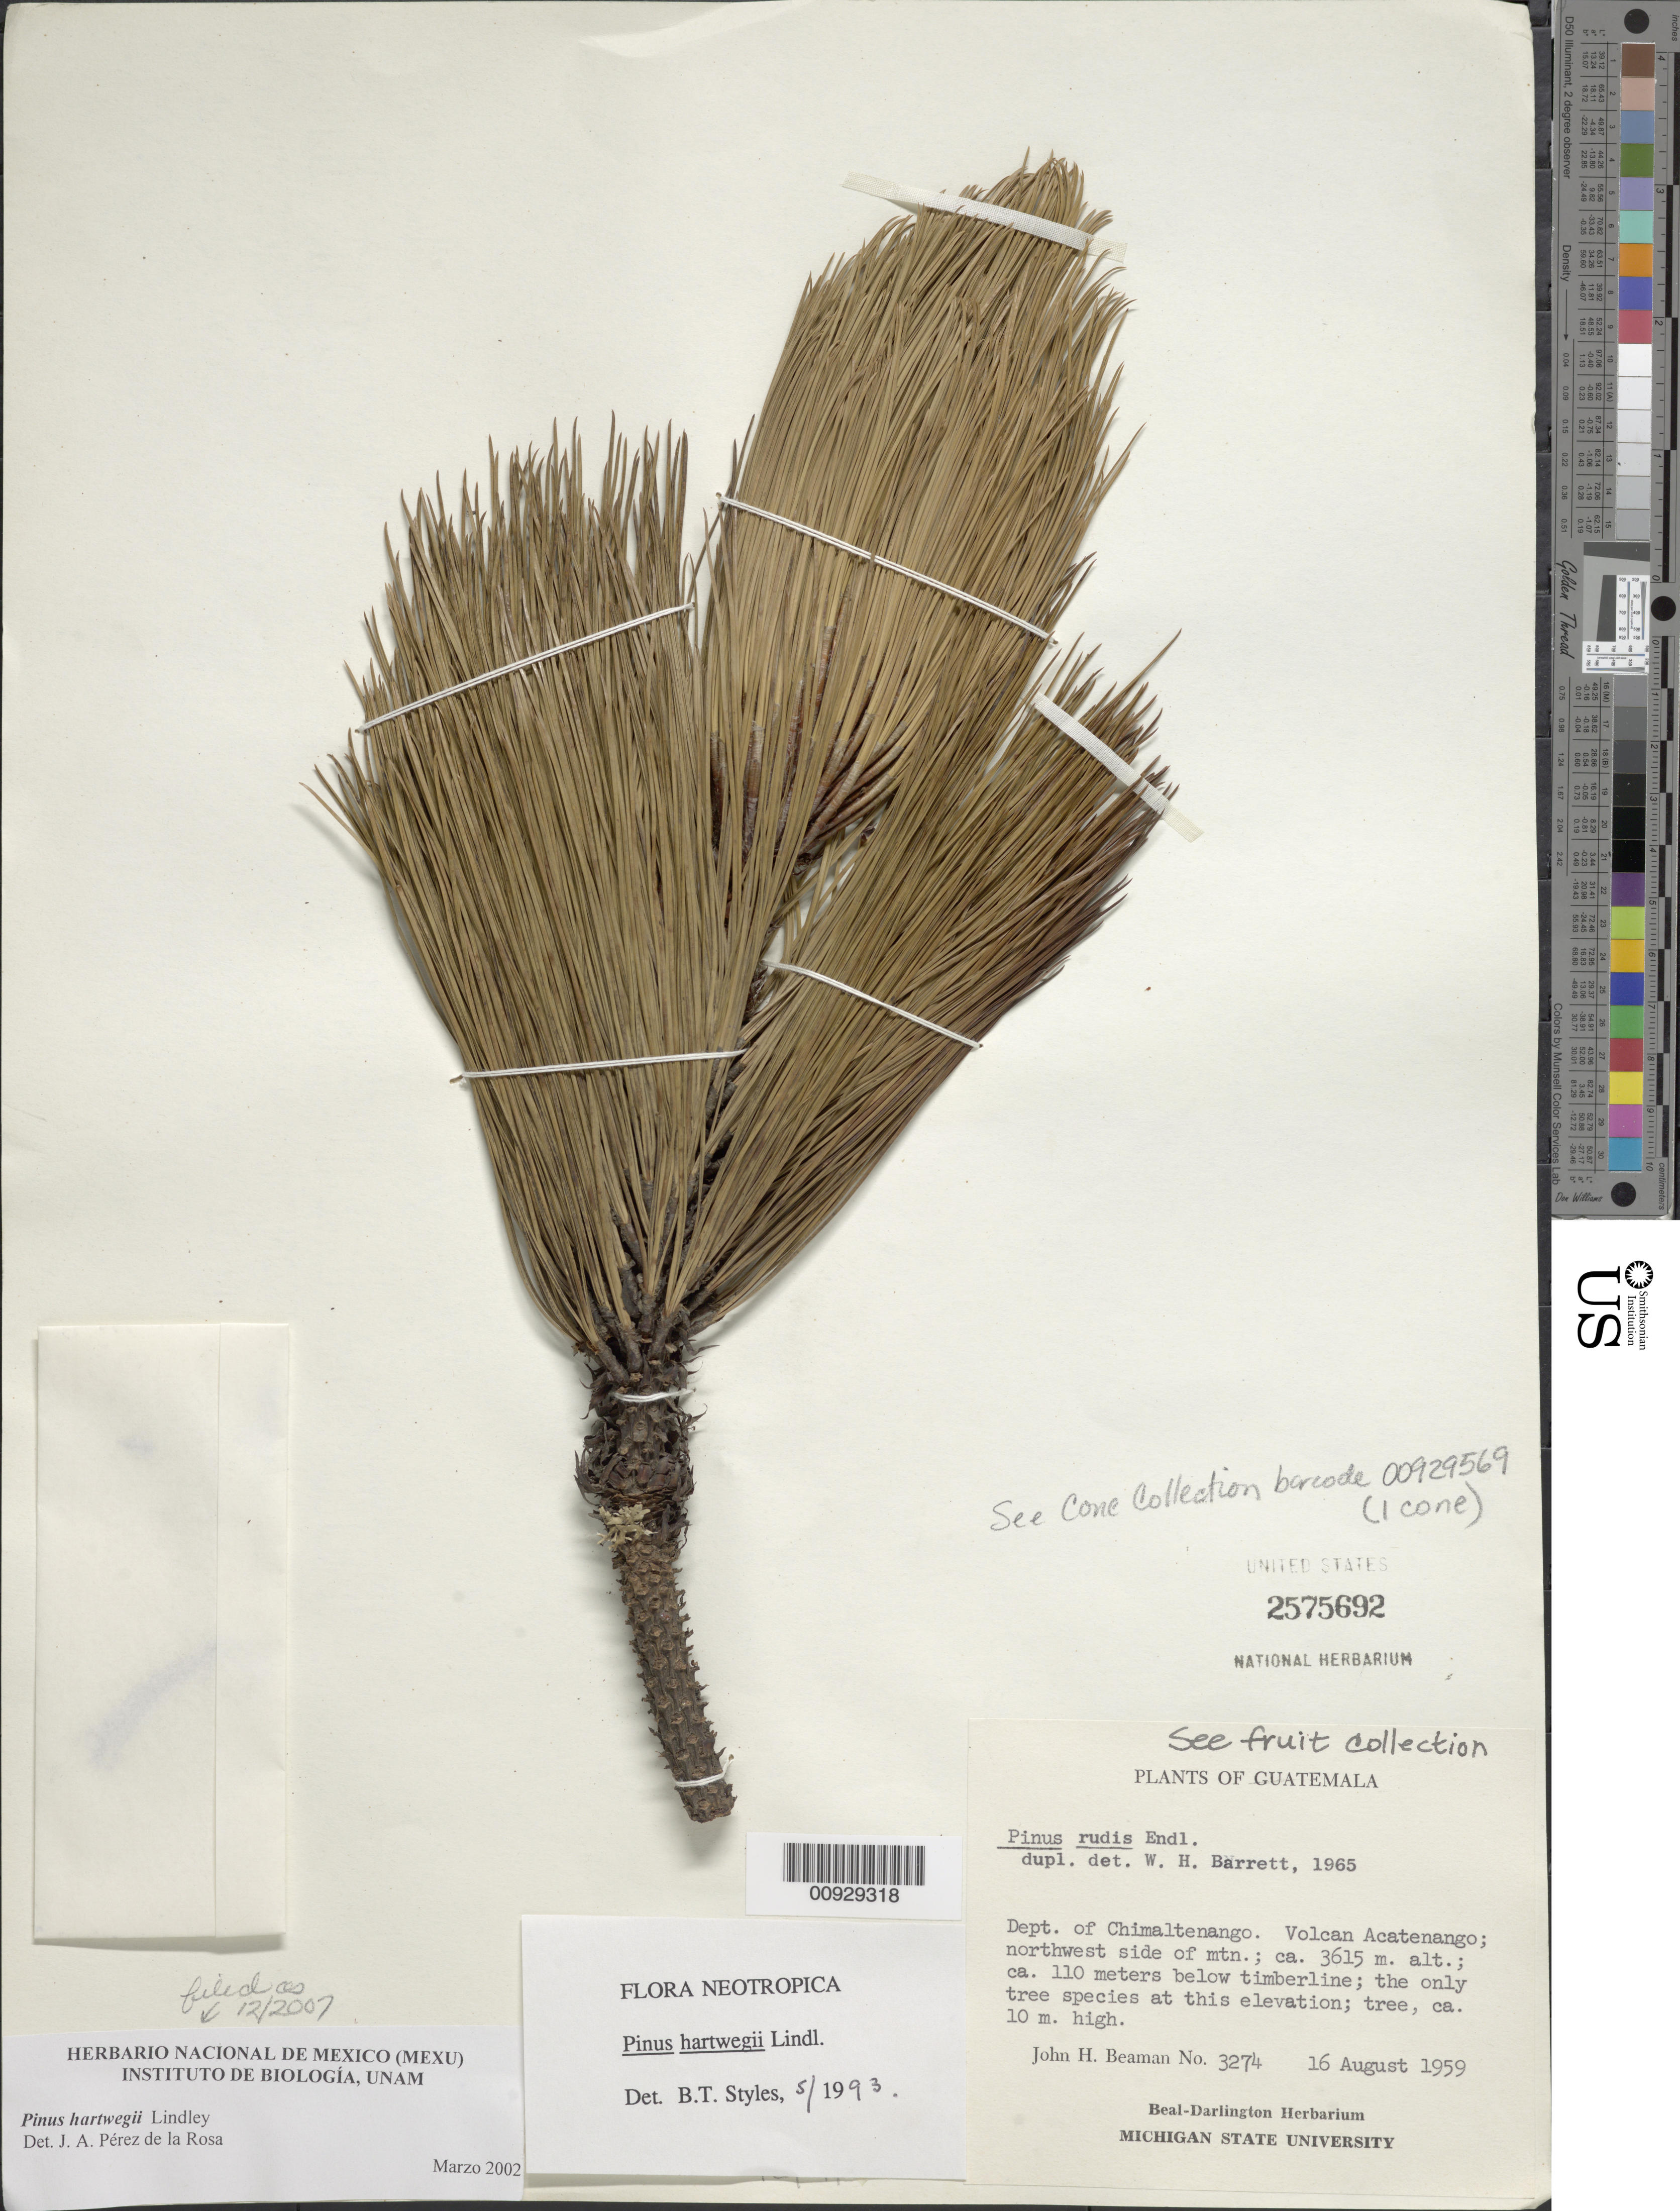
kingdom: Plantae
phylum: Tracheophyta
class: Pinopsida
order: Pinales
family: Pinaceae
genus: Pinus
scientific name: Pinus hartwegii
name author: Lindl.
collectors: J. H. Beaman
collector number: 3274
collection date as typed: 16 Aug 1959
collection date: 1959-08-16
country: Guatemala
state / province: Chimaltenango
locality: Volcán Acatenango; northwest side of mountain.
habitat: Ca. 110 meters below timberline; the only tree species at this elevation.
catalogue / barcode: US 2575692